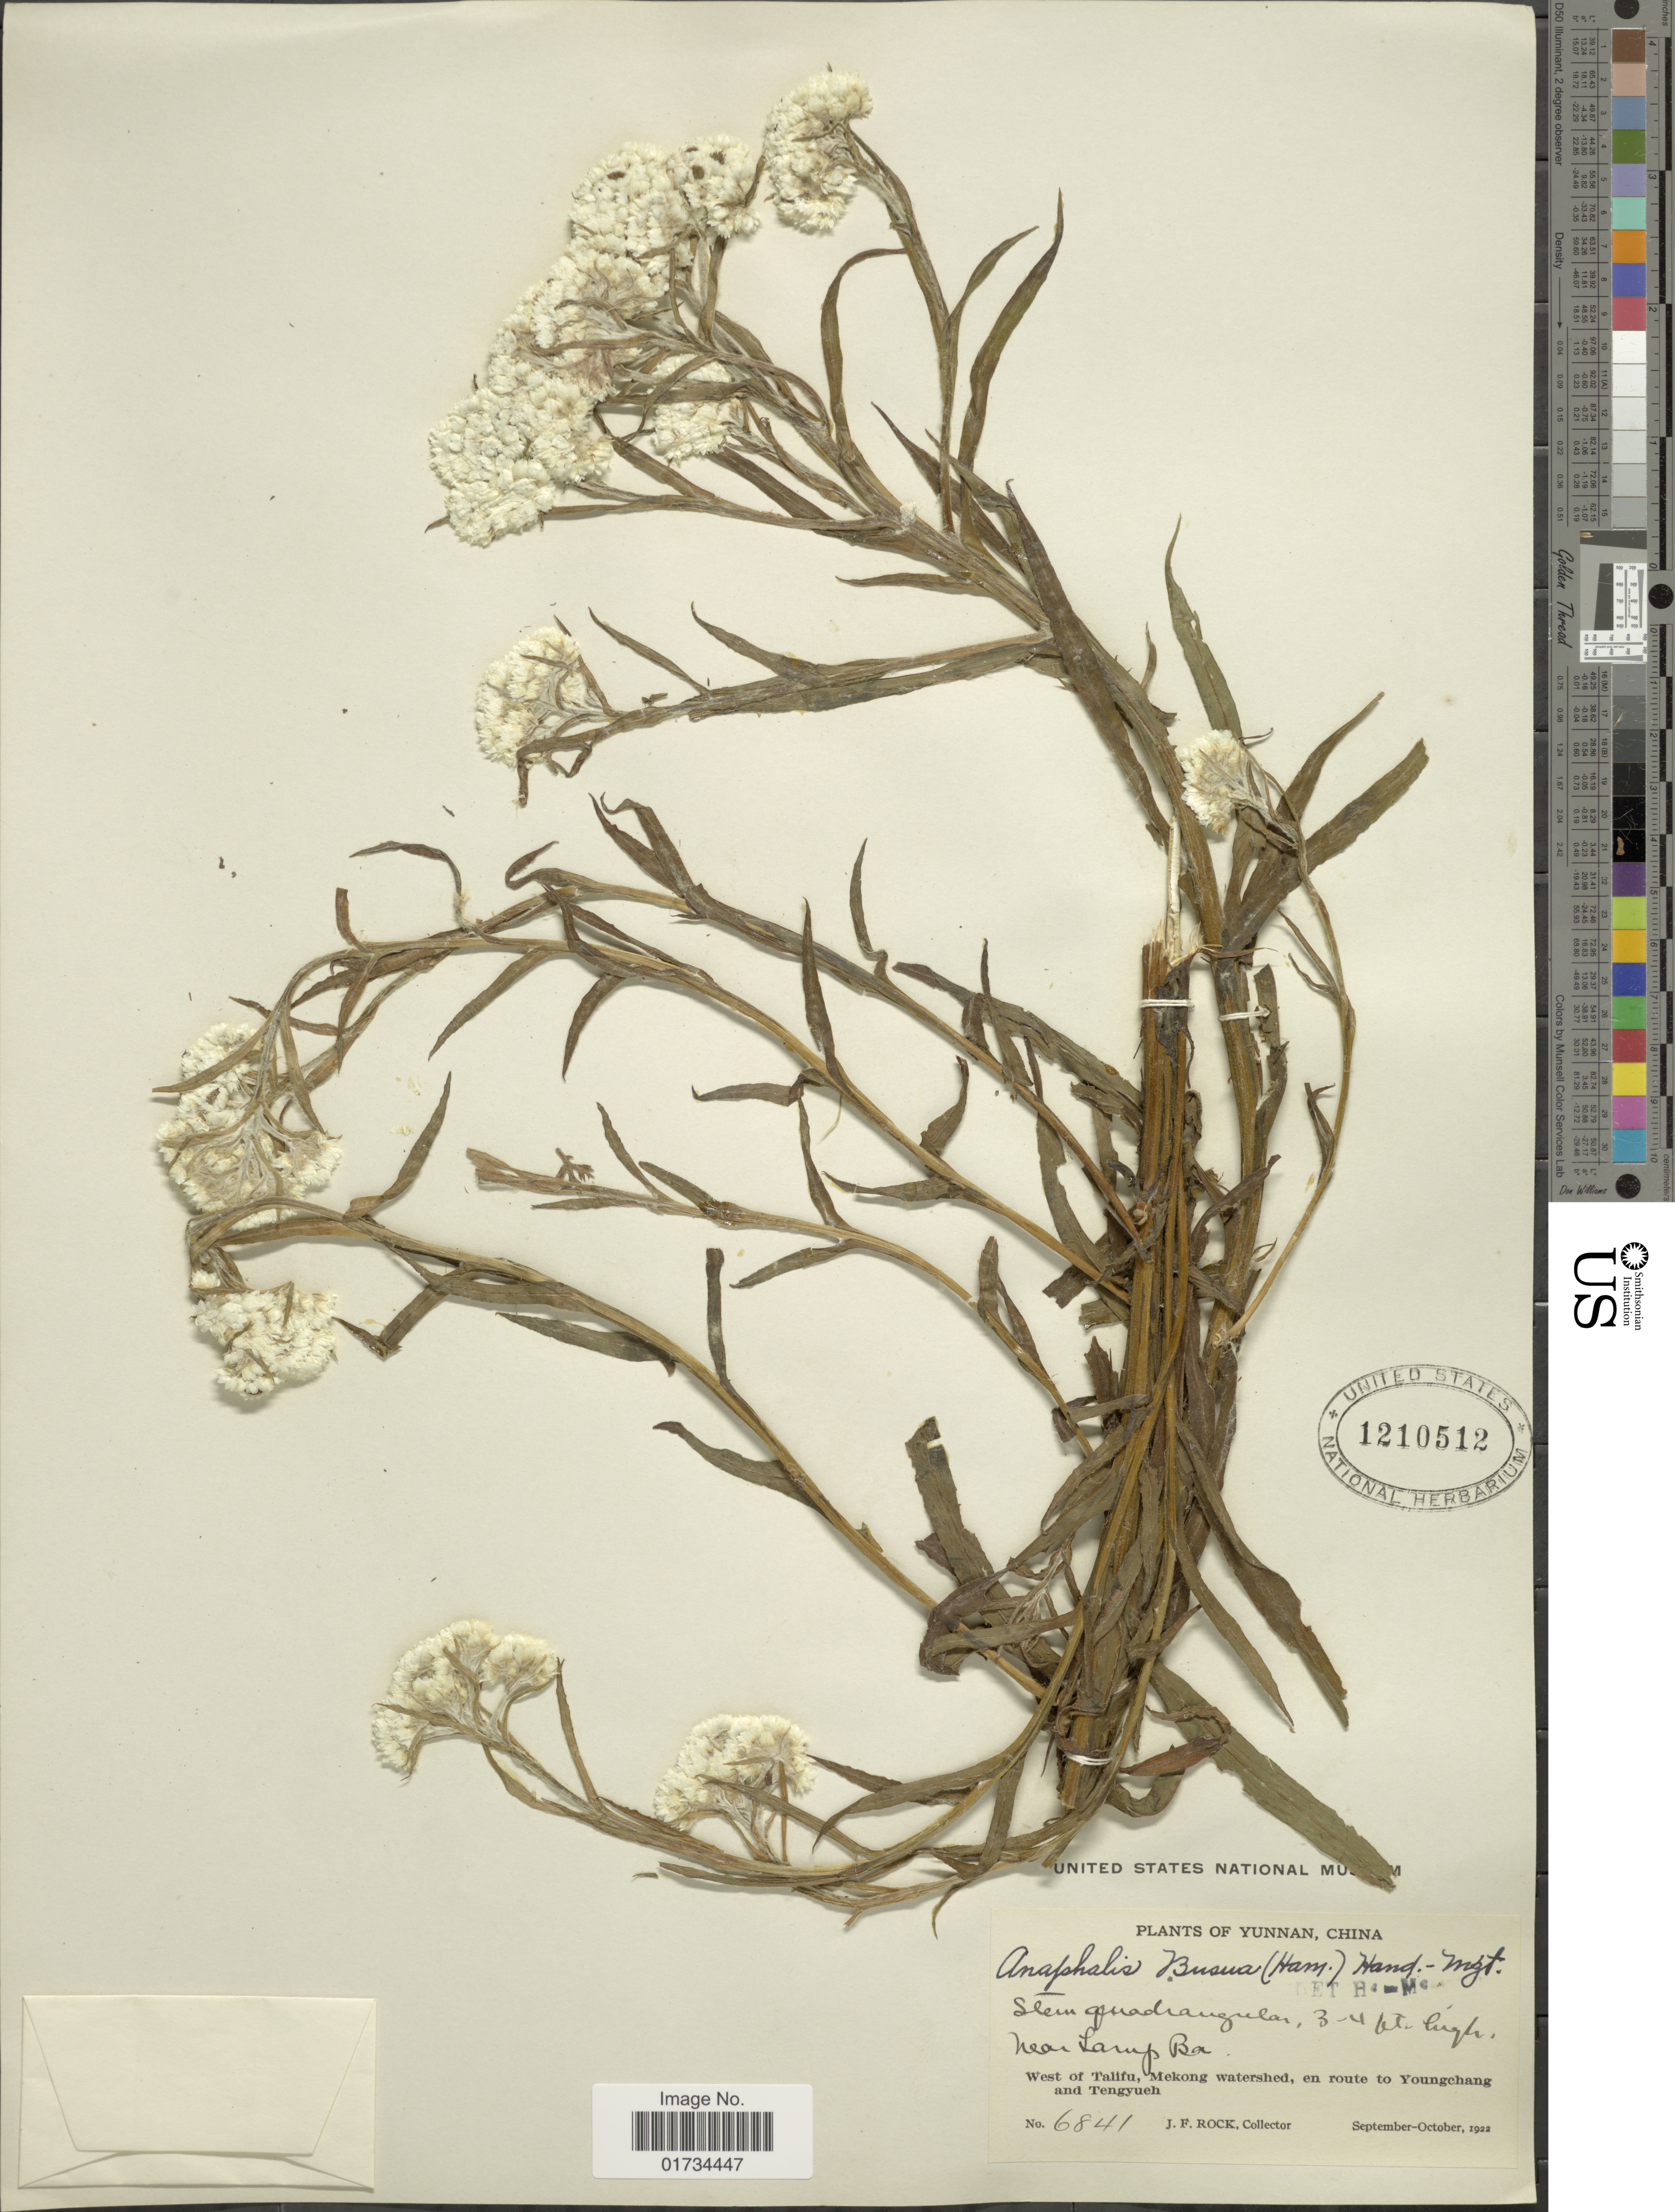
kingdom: Plantae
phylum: Tracheophyta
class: Magnoliopsida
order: Asterales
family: Asteraceae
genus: Anaphalis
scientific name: Anaphalis busua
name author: (Buch.-Ham. ex D. Don) DC.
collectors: J. Rock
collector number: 6841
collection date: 1922-09/1922-10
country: China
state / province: Yunnan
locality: Near Lamp Ba. West of Talifu, Mekong watershed, en route to Youngchang and Tengyueh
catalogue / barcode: US 1210512